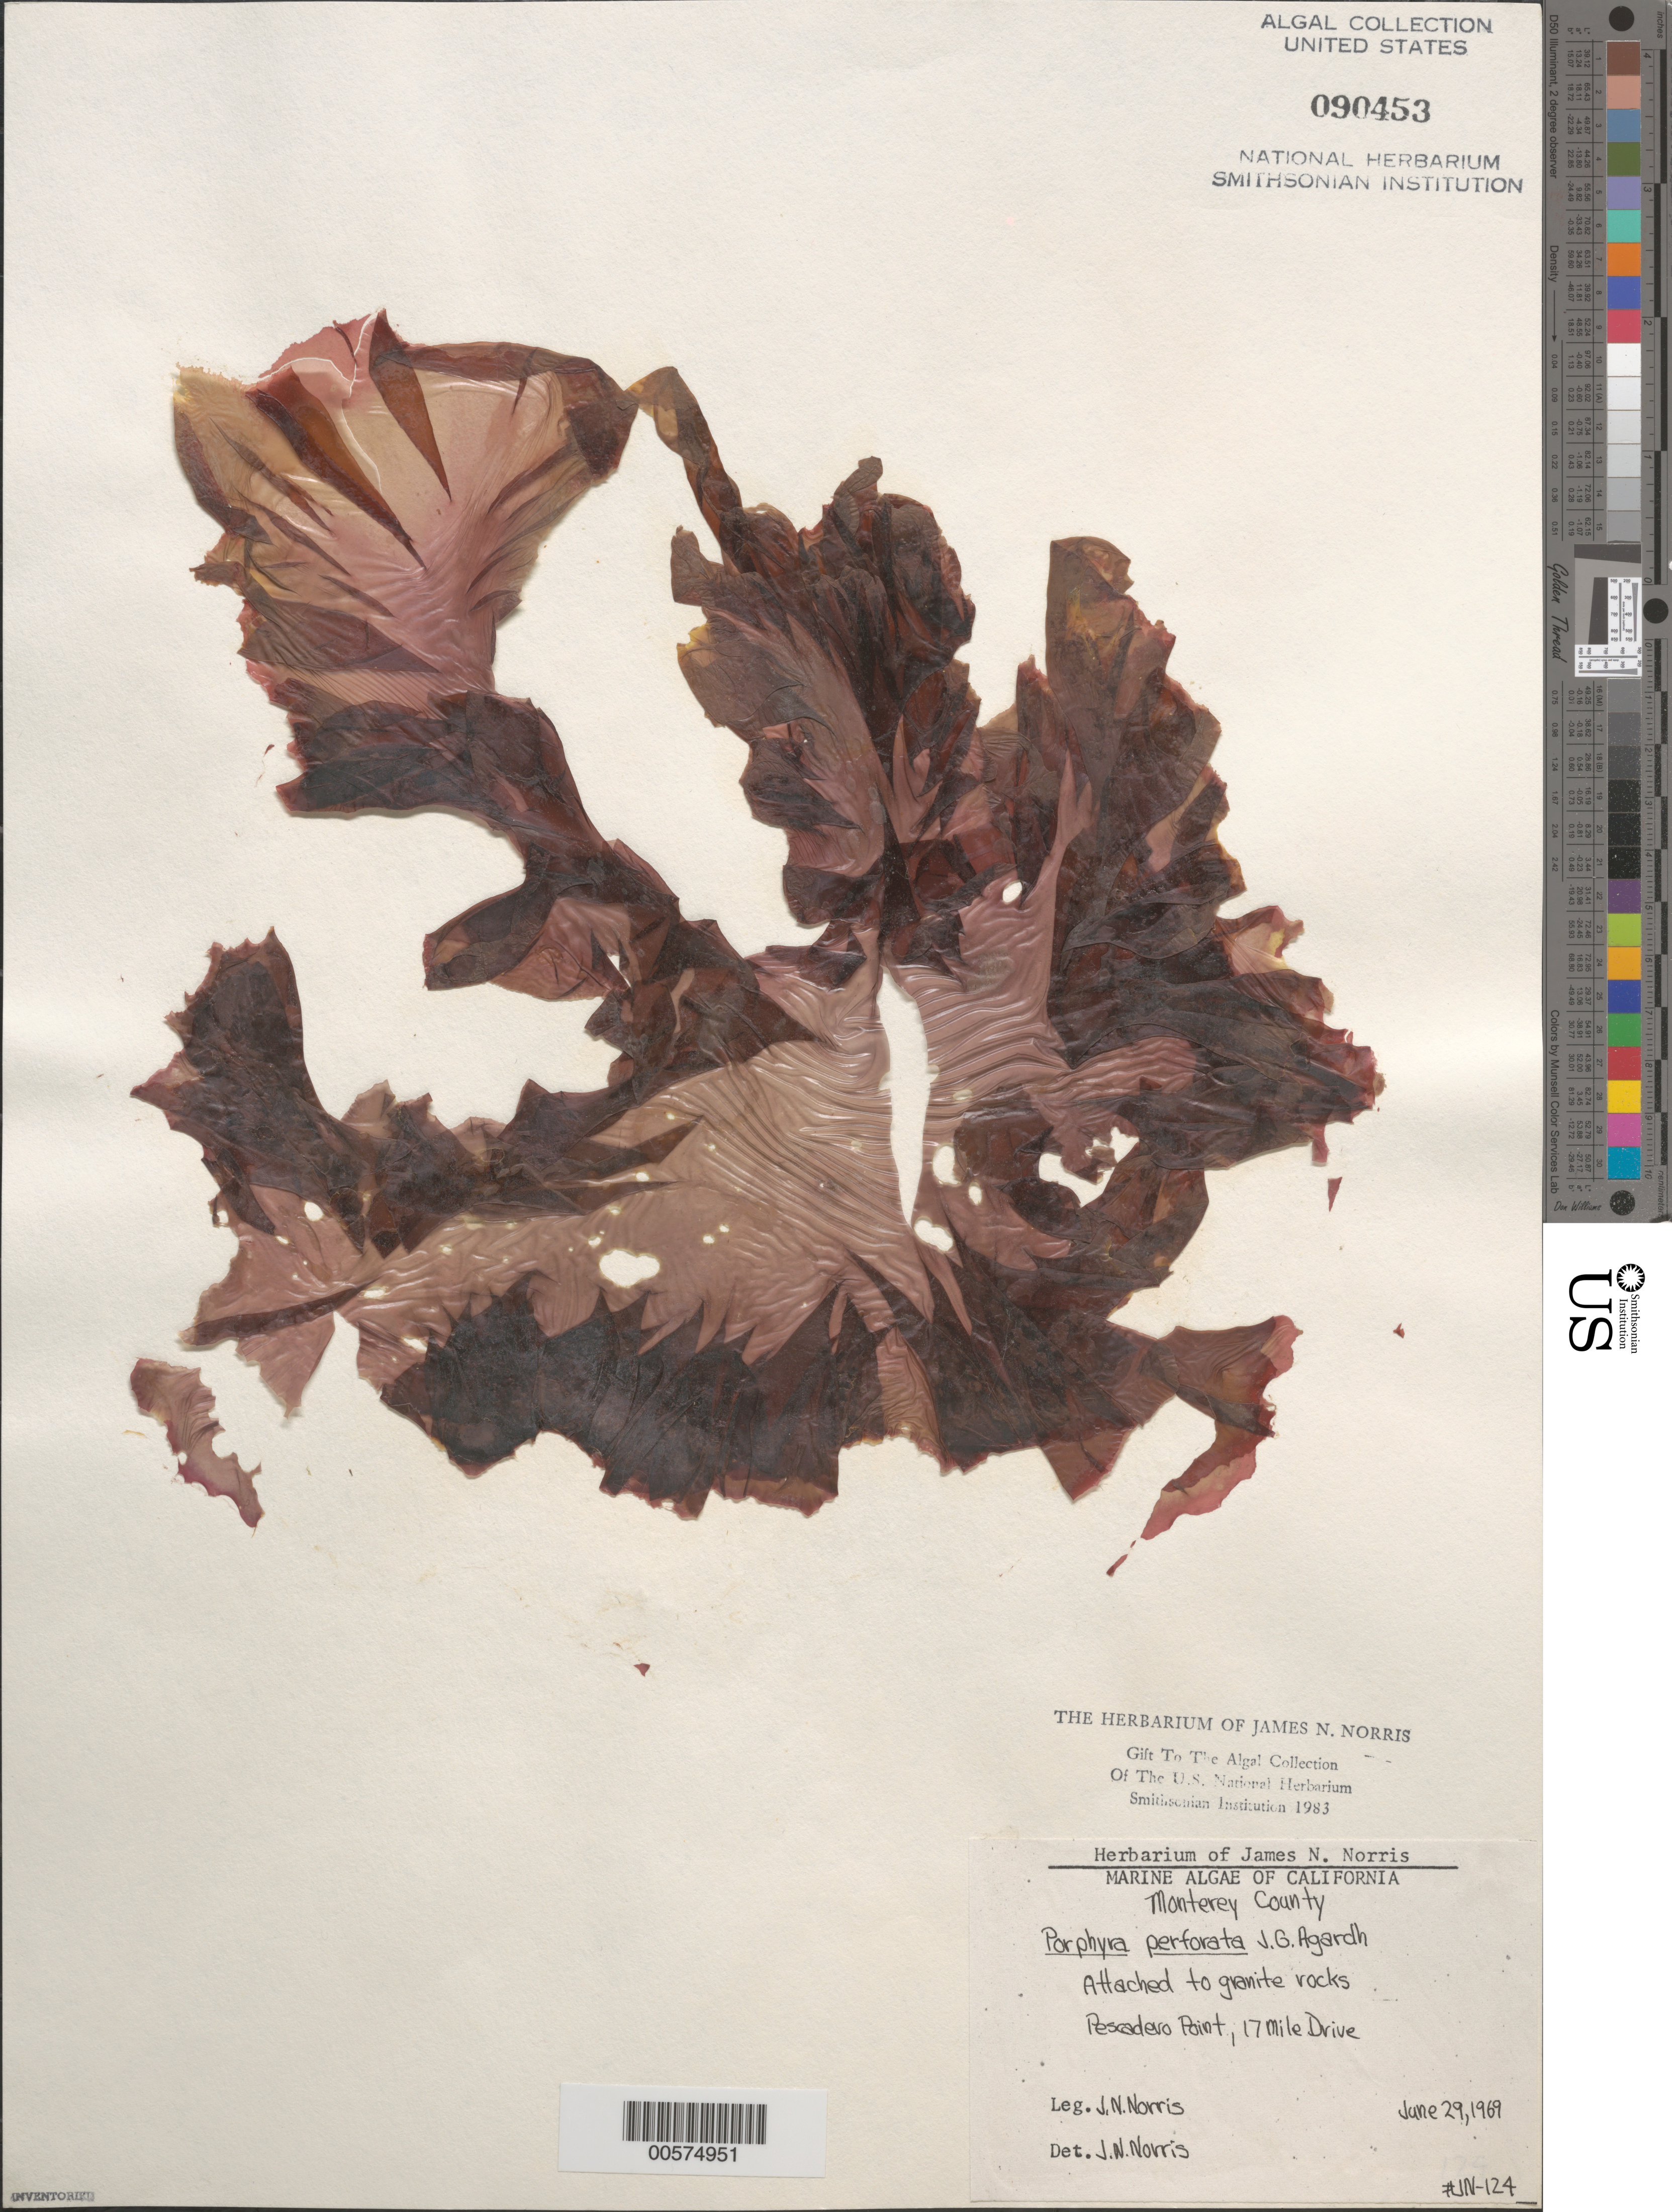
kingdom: Plantae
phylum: Rhodophyta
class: Bangiophyceae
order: Bangiales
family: Bangiaceae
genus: Porphyra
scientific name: Porphyra perforata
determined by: Norris, James N.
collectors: J. N. Norris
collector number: JN-124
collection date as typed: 29 Jun 1969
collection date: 1969-06-29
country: United States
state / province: California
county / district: Monterey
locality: Pescadero Point, 17 Mile Drive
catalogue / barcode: US 90453